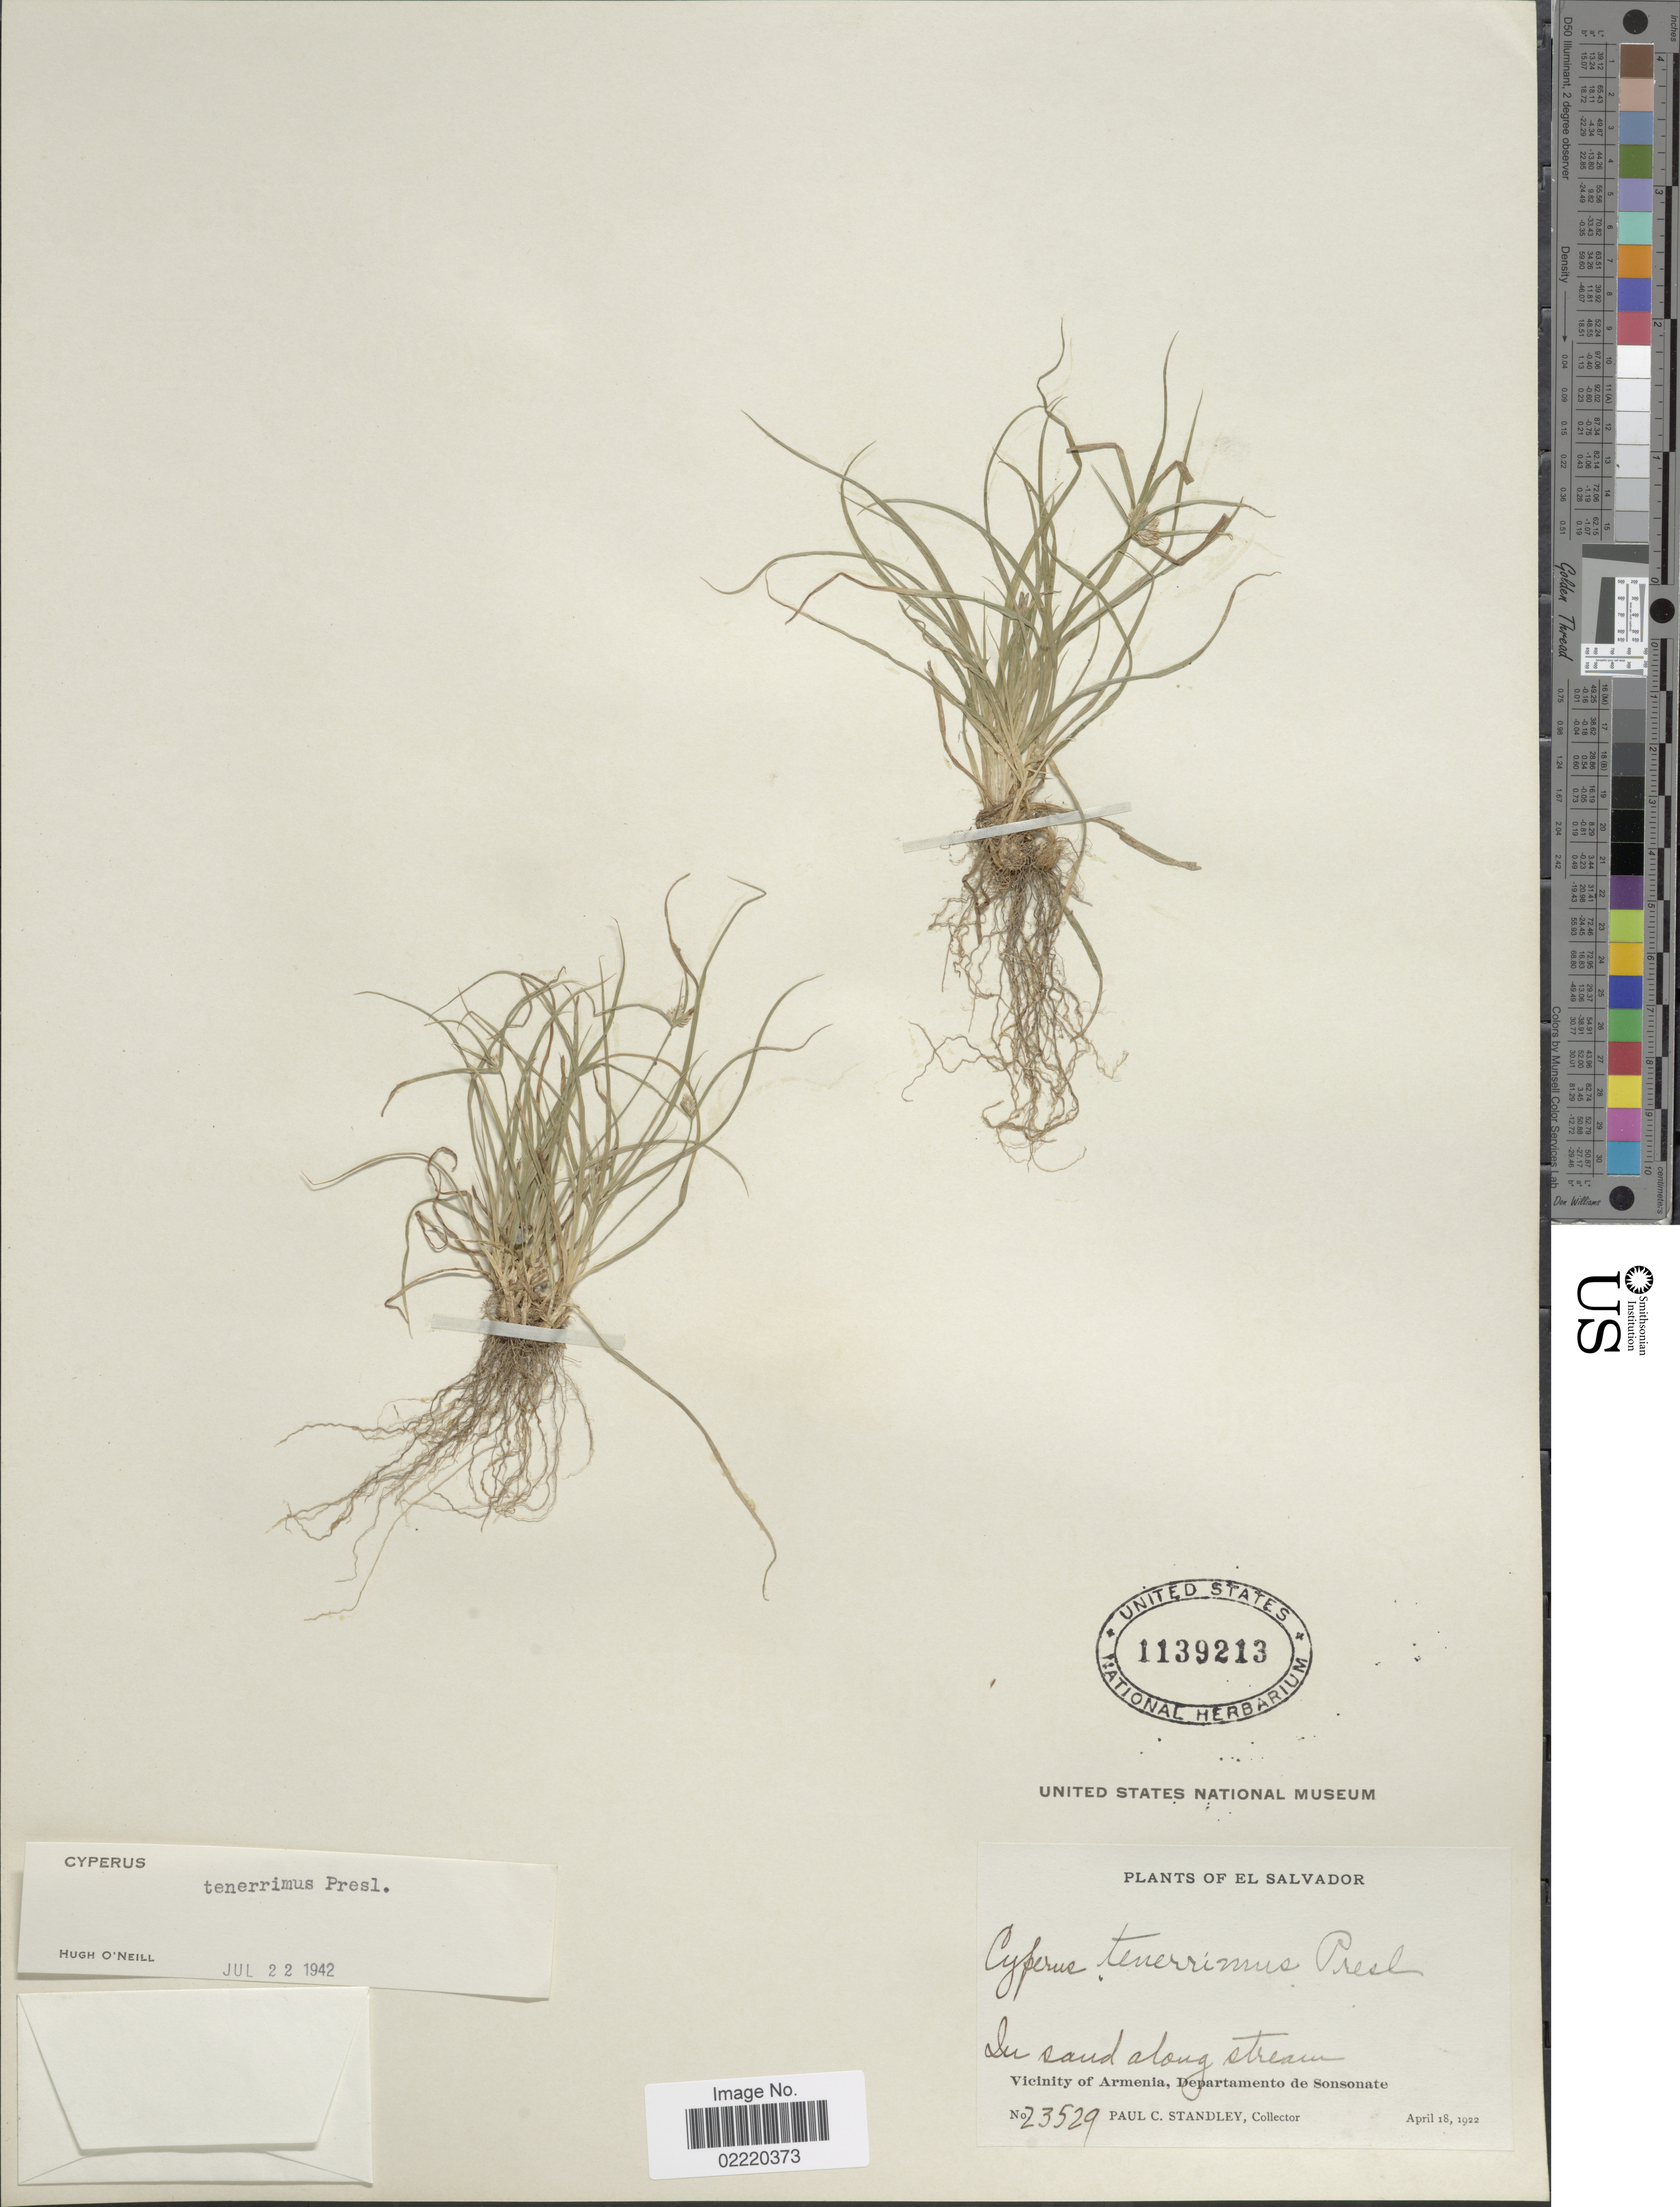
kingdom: Plantae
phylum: Tracheophyta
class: Liliopsida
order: Poales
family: Cyperaceae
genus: Cyperus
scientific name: Cyperus tenerrimus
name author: J. Presl & C. Presl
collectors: P. C. Standley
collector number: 23529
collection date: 1922-04-18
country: El Salvador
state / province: Sonsonate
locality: In sandy along stream, Vicinity of Armenia.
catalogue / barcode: US 1139213